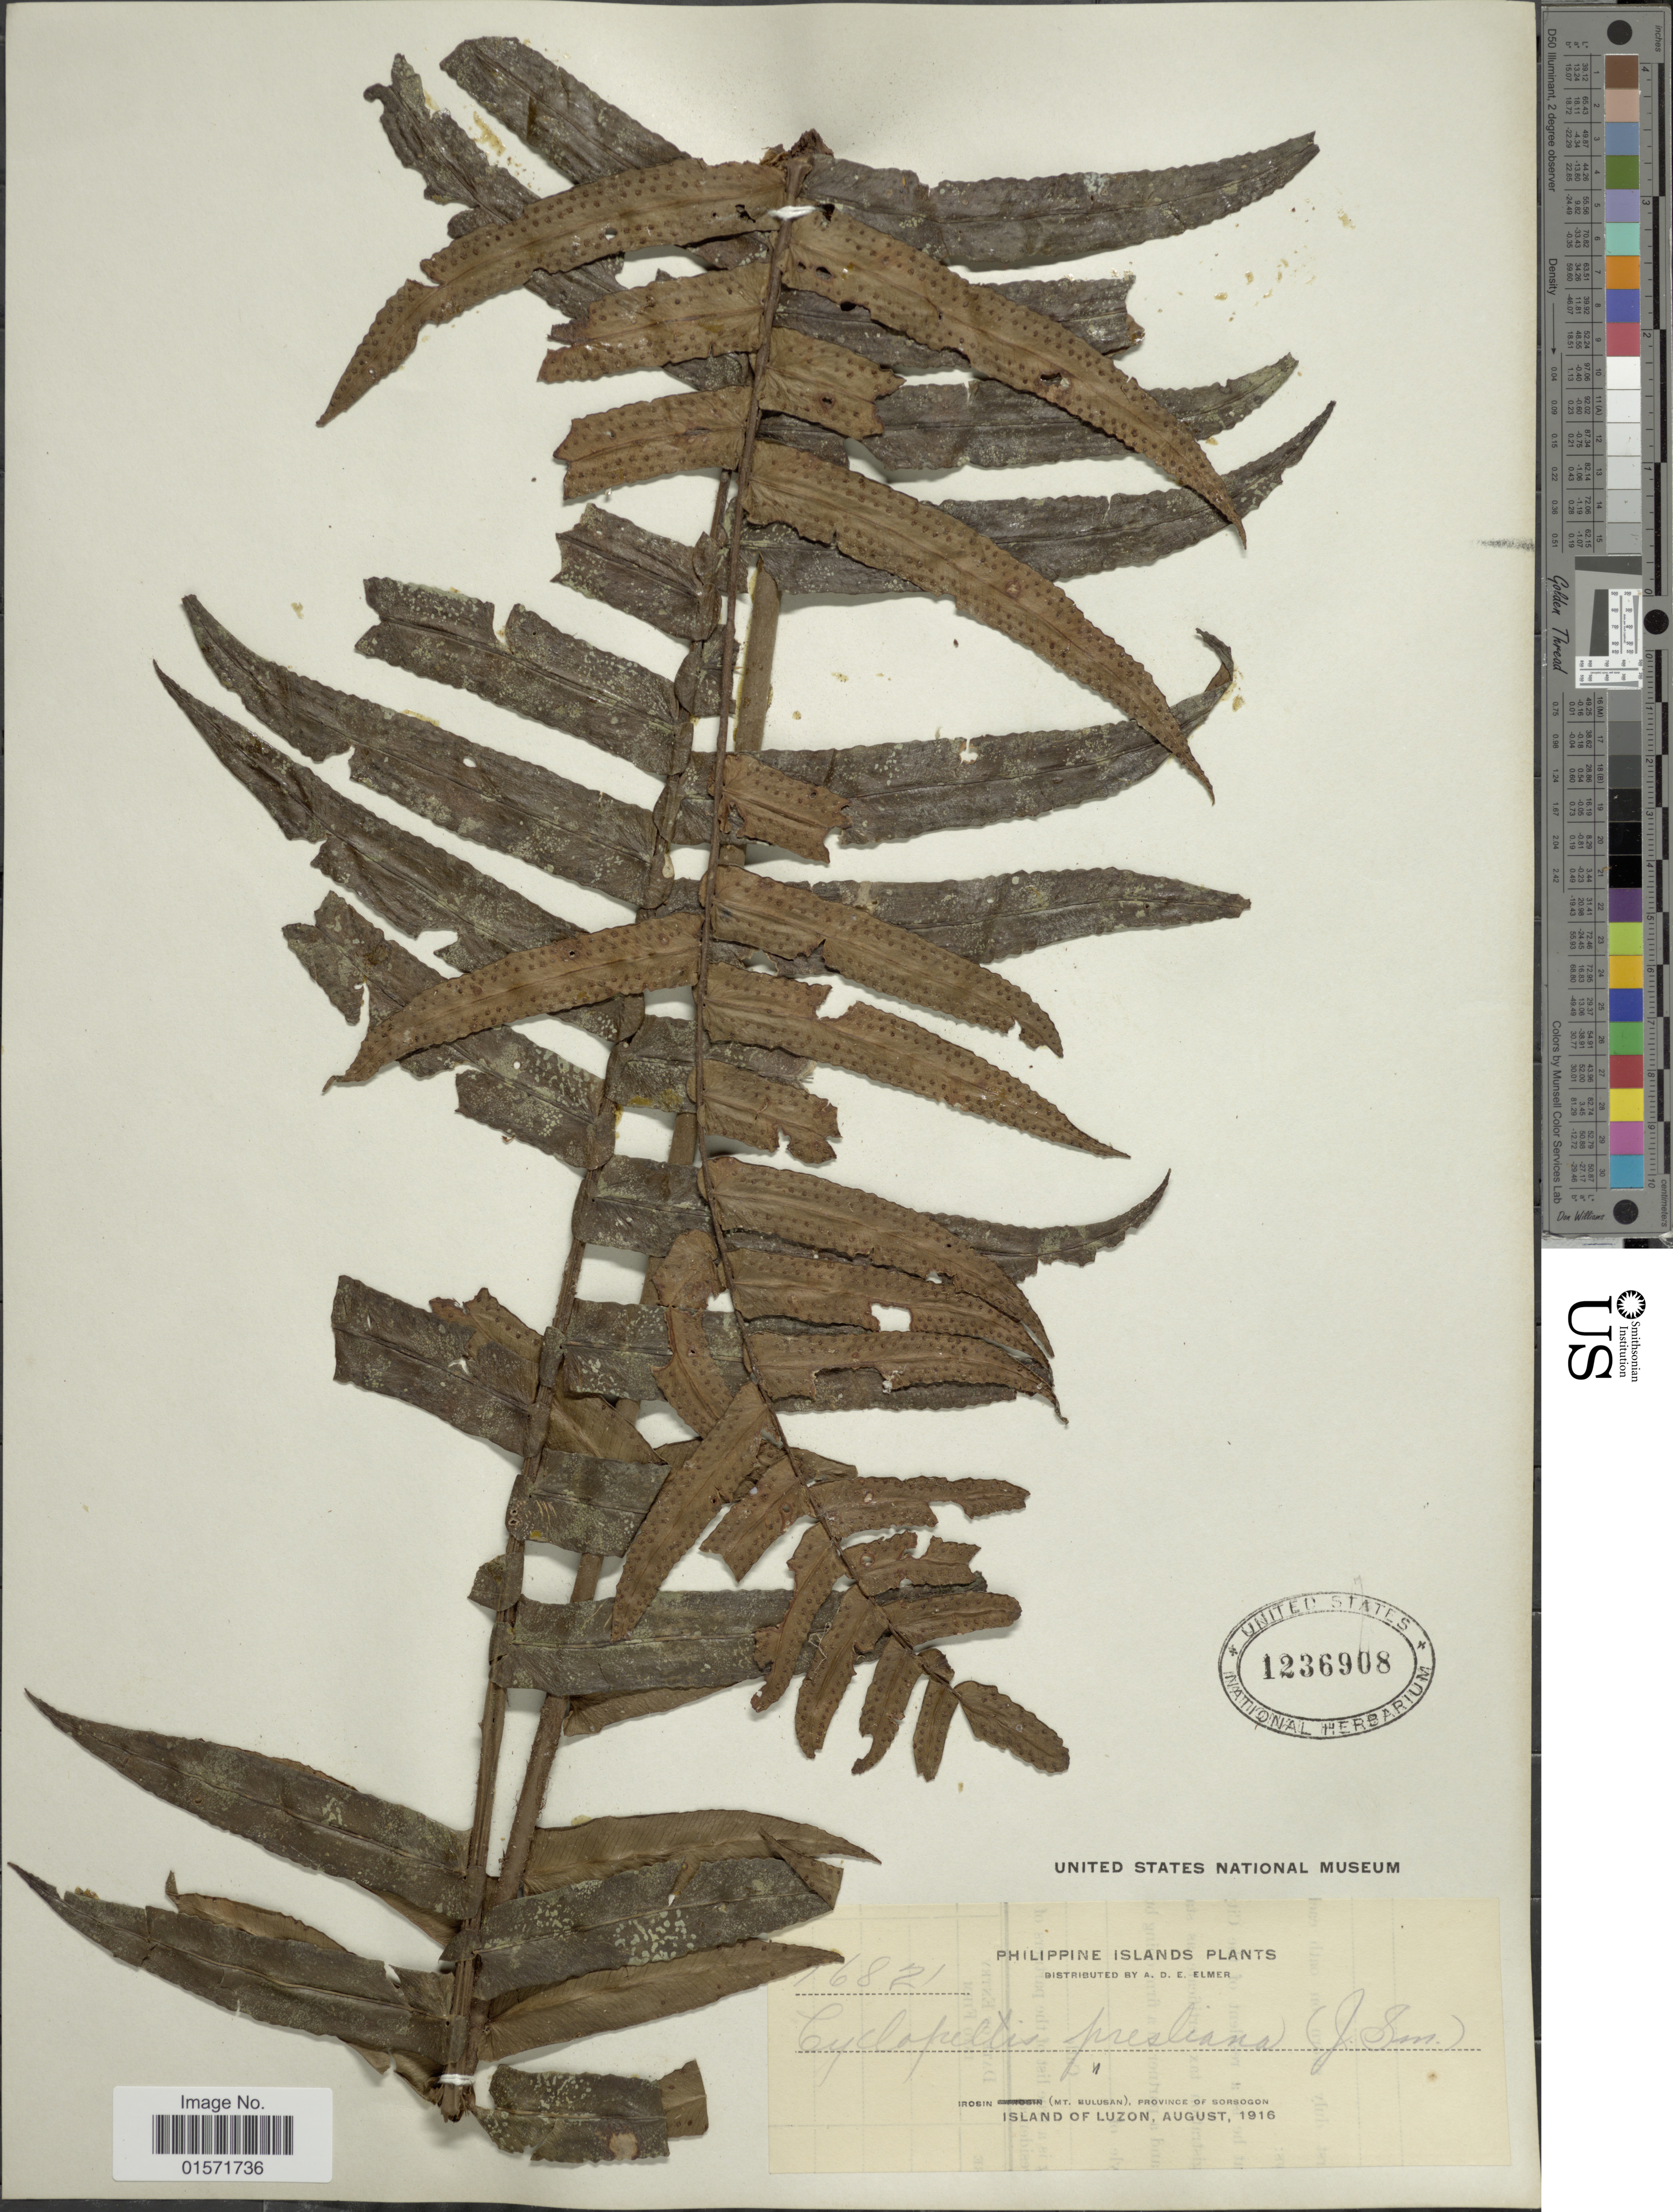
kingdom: Plantae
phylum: Tracheophyta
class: Polypodiopsida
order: Polypodiales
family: Lomariopsidaceae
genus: Cyclopeltis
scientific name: Cyclopeltis presliana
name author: (Mett.) Berkeley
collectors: A. D. E. Elmer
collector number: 16821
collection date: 1916-08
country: Philippines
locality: Irosin (Mt. Bulusan), Province of Sorsogon. Island of Luzon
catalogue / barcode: US 1236908